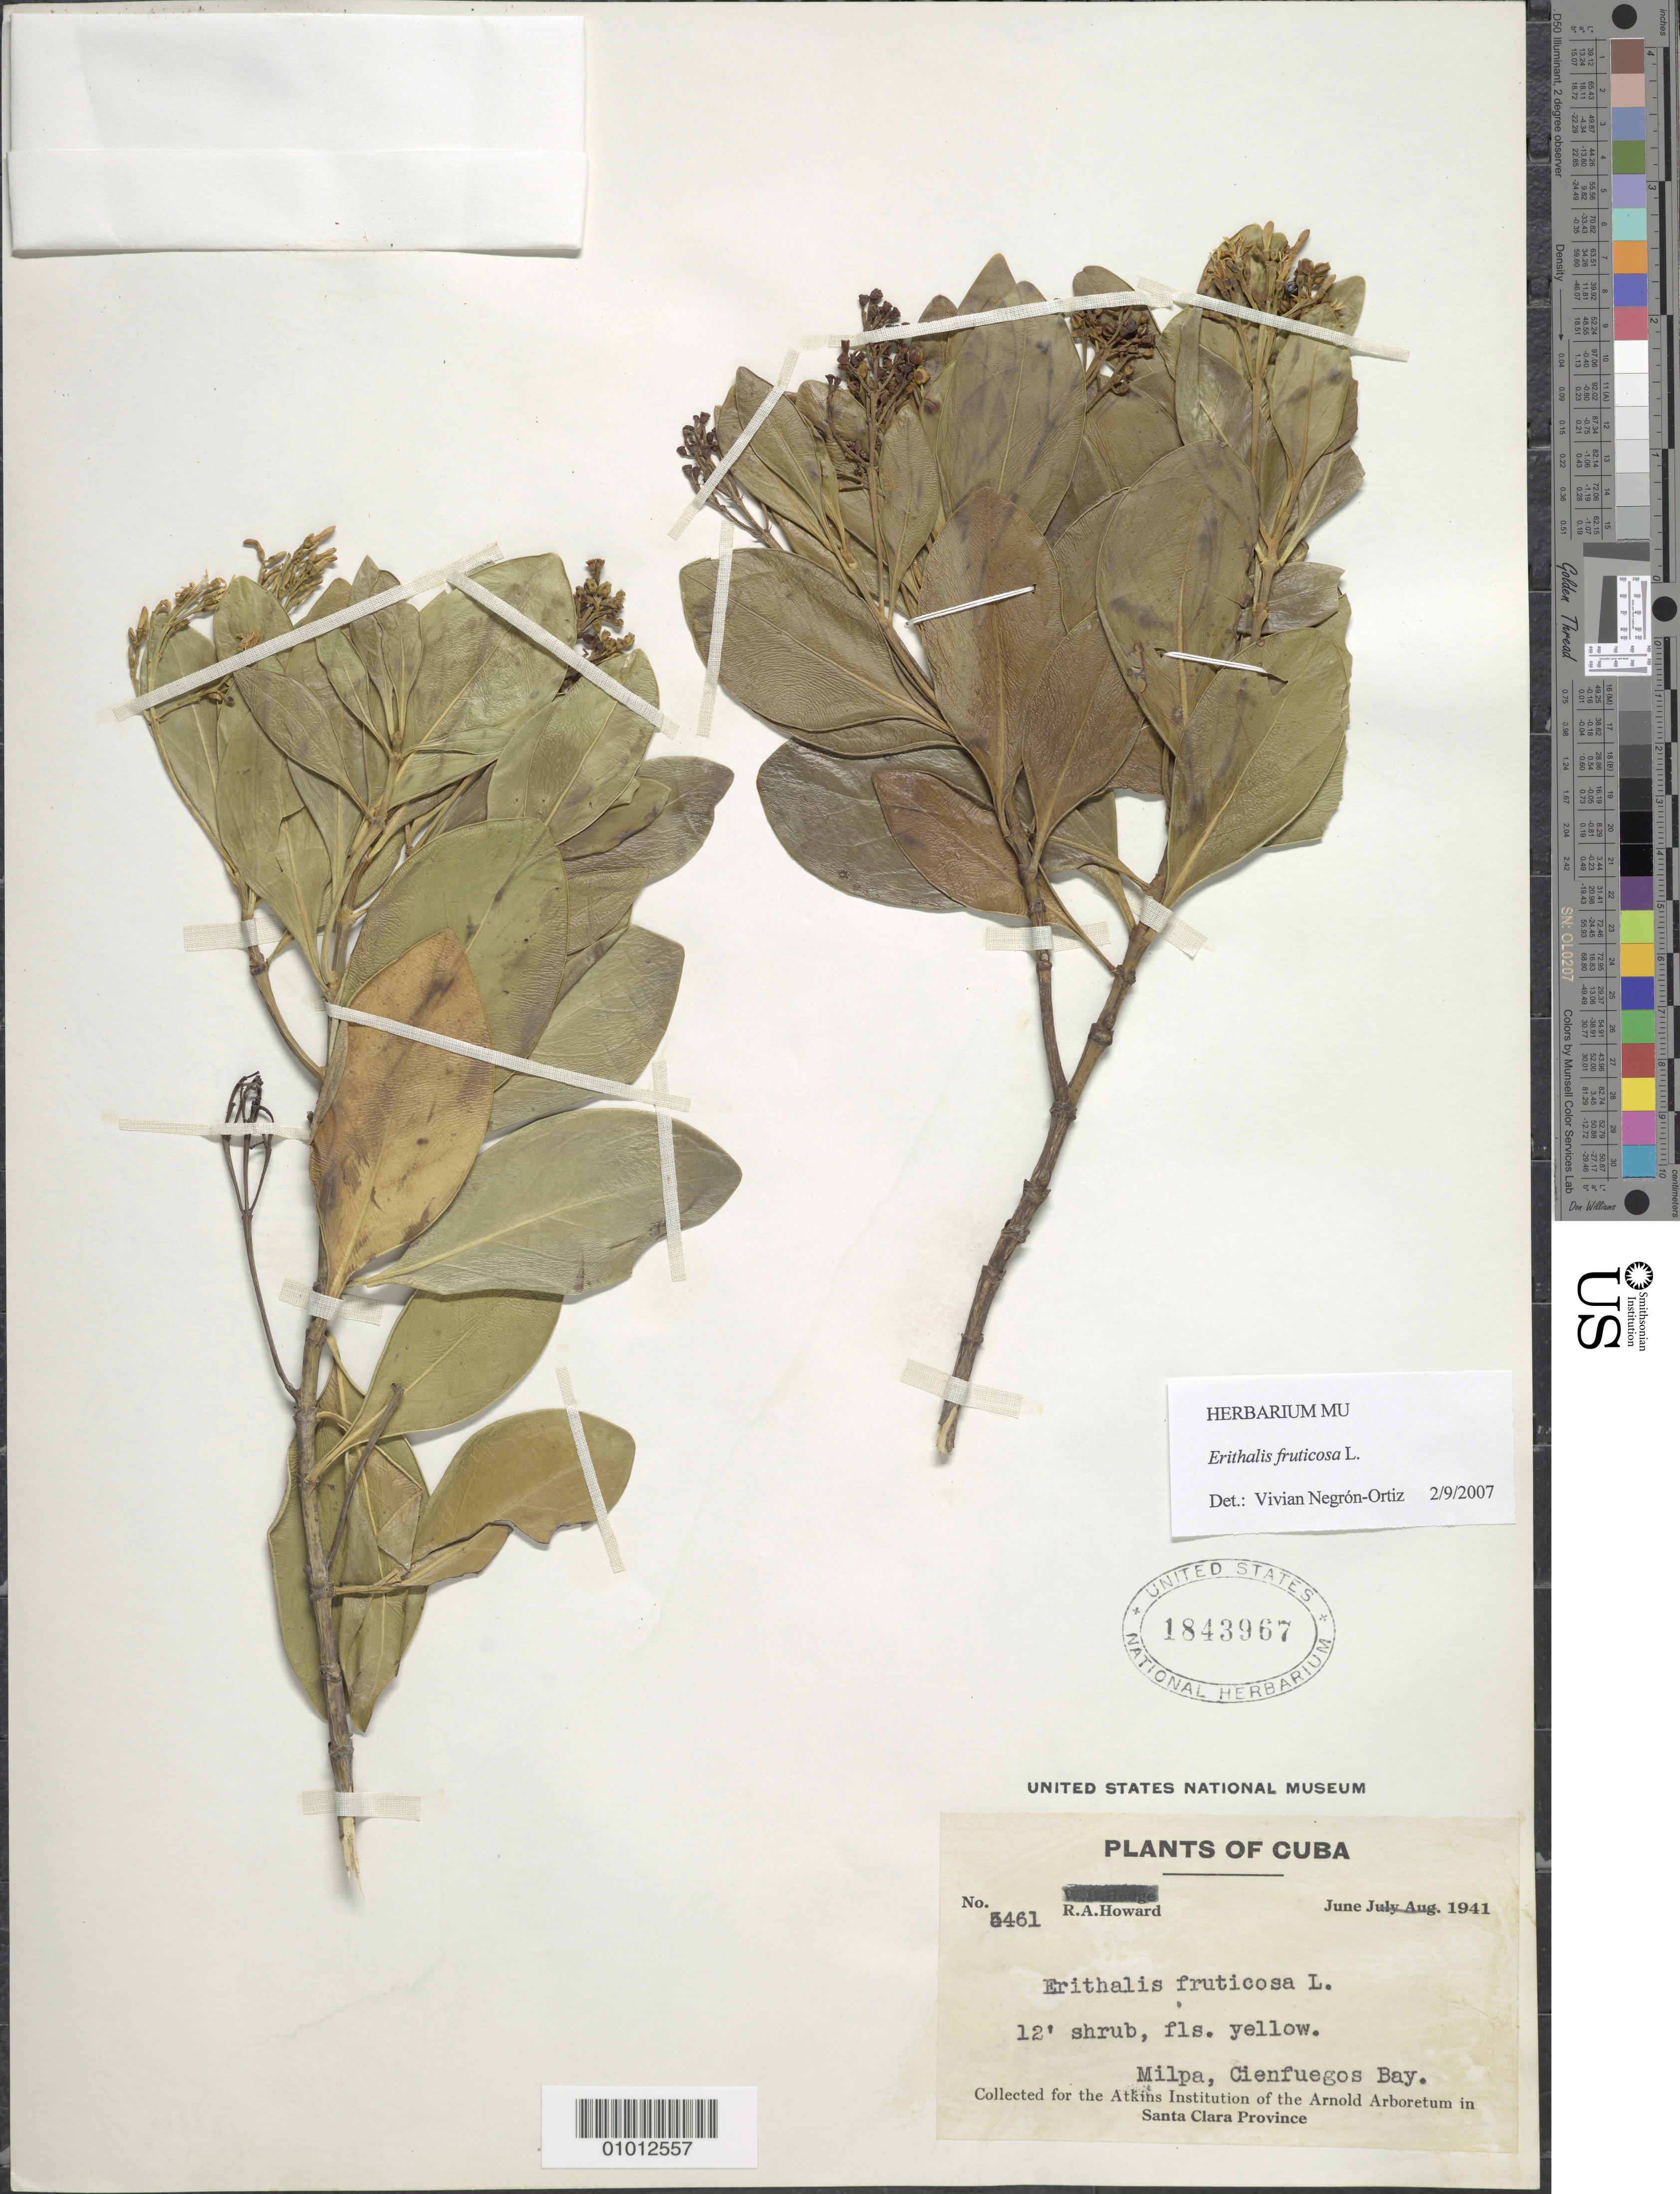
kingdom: Plantae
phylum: Tracheophyta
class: Magnoliopsida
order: Gentianales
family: Rubiaceae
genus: Erithalis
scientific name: Erithalis fruticosa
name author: L.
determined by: Negrón-Ortiz, V.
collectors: R. A. Howard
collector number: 5461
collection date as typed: Jun 1941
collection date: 1941-06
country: Cuba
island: Cuba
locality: Milpa, Cienfuegos Bay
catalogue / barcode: US 1843967